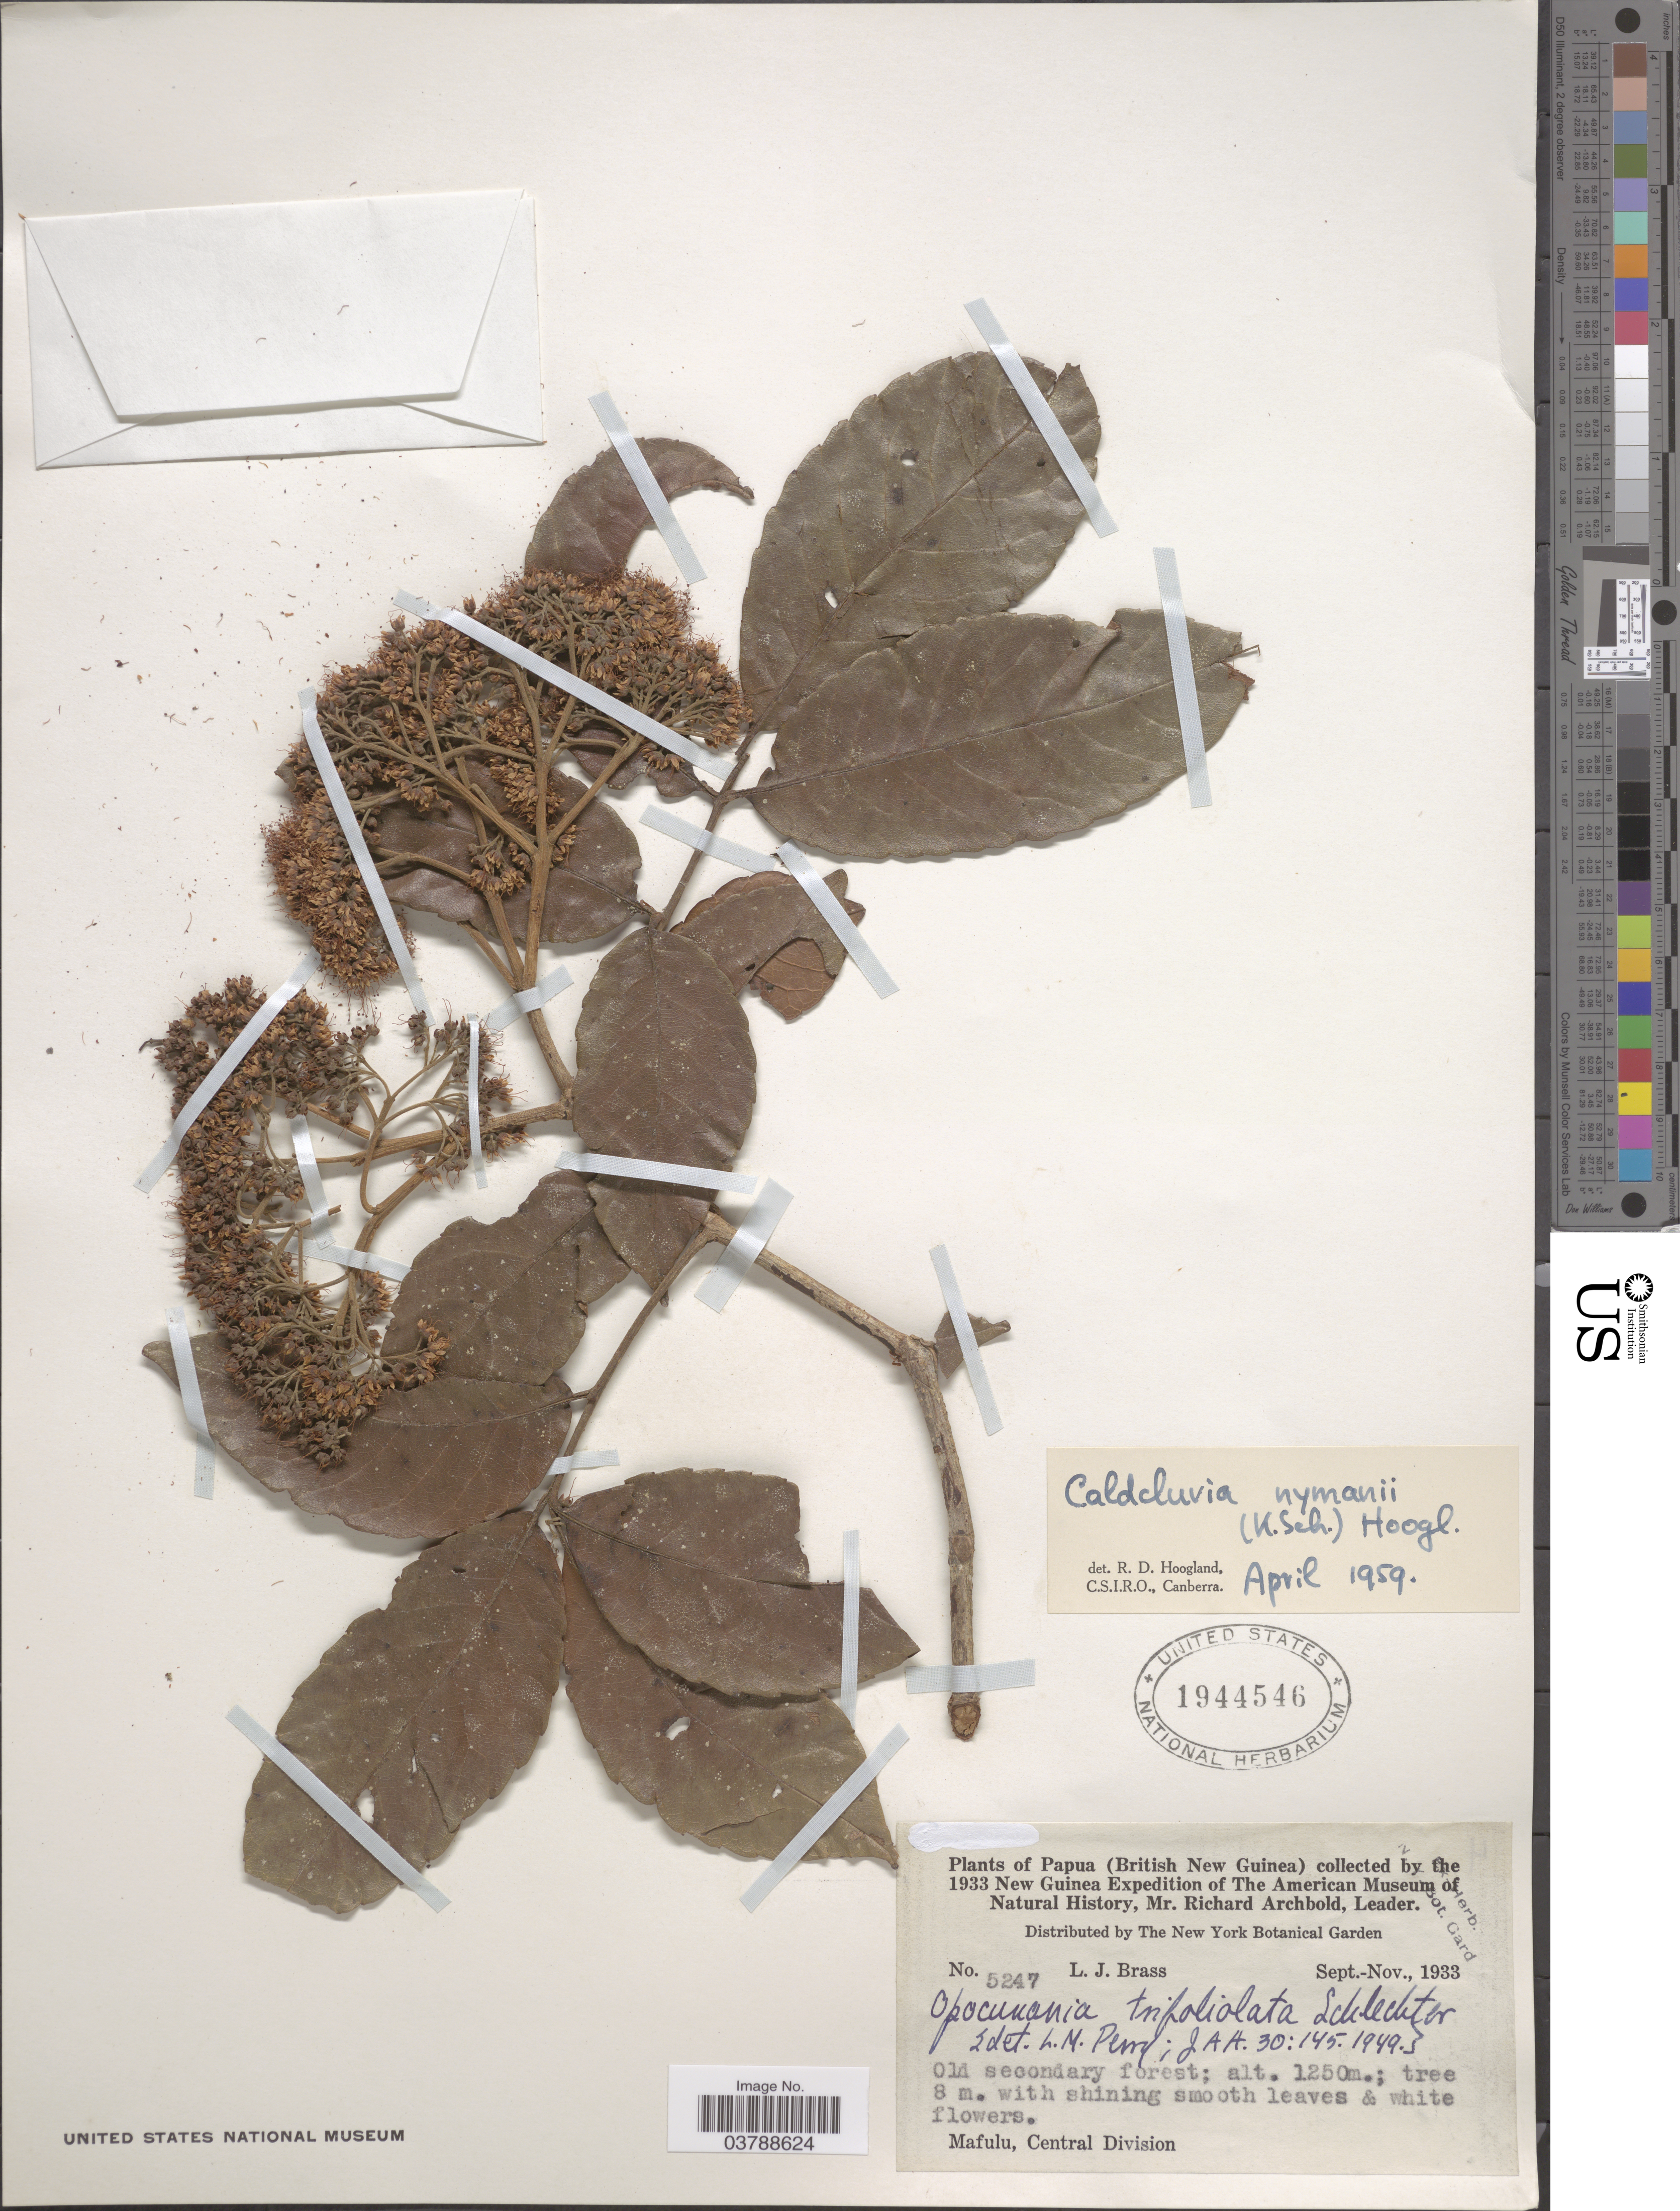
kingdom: Plantae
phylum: Tracheophyta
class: Magnoliopsida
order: Oxalidales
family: Cunoniaceae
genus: Opocunonia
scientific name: Opocunonia nymanii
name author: (K. Schum.) Schltr.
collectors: L. J. Brass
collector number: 5247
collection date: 1933-09/1933-11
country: Papua New Guinea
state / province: Central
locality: Papua ( British New Guinea). Mafulu, Central Division.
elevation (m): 1250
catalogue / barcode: US 1944546